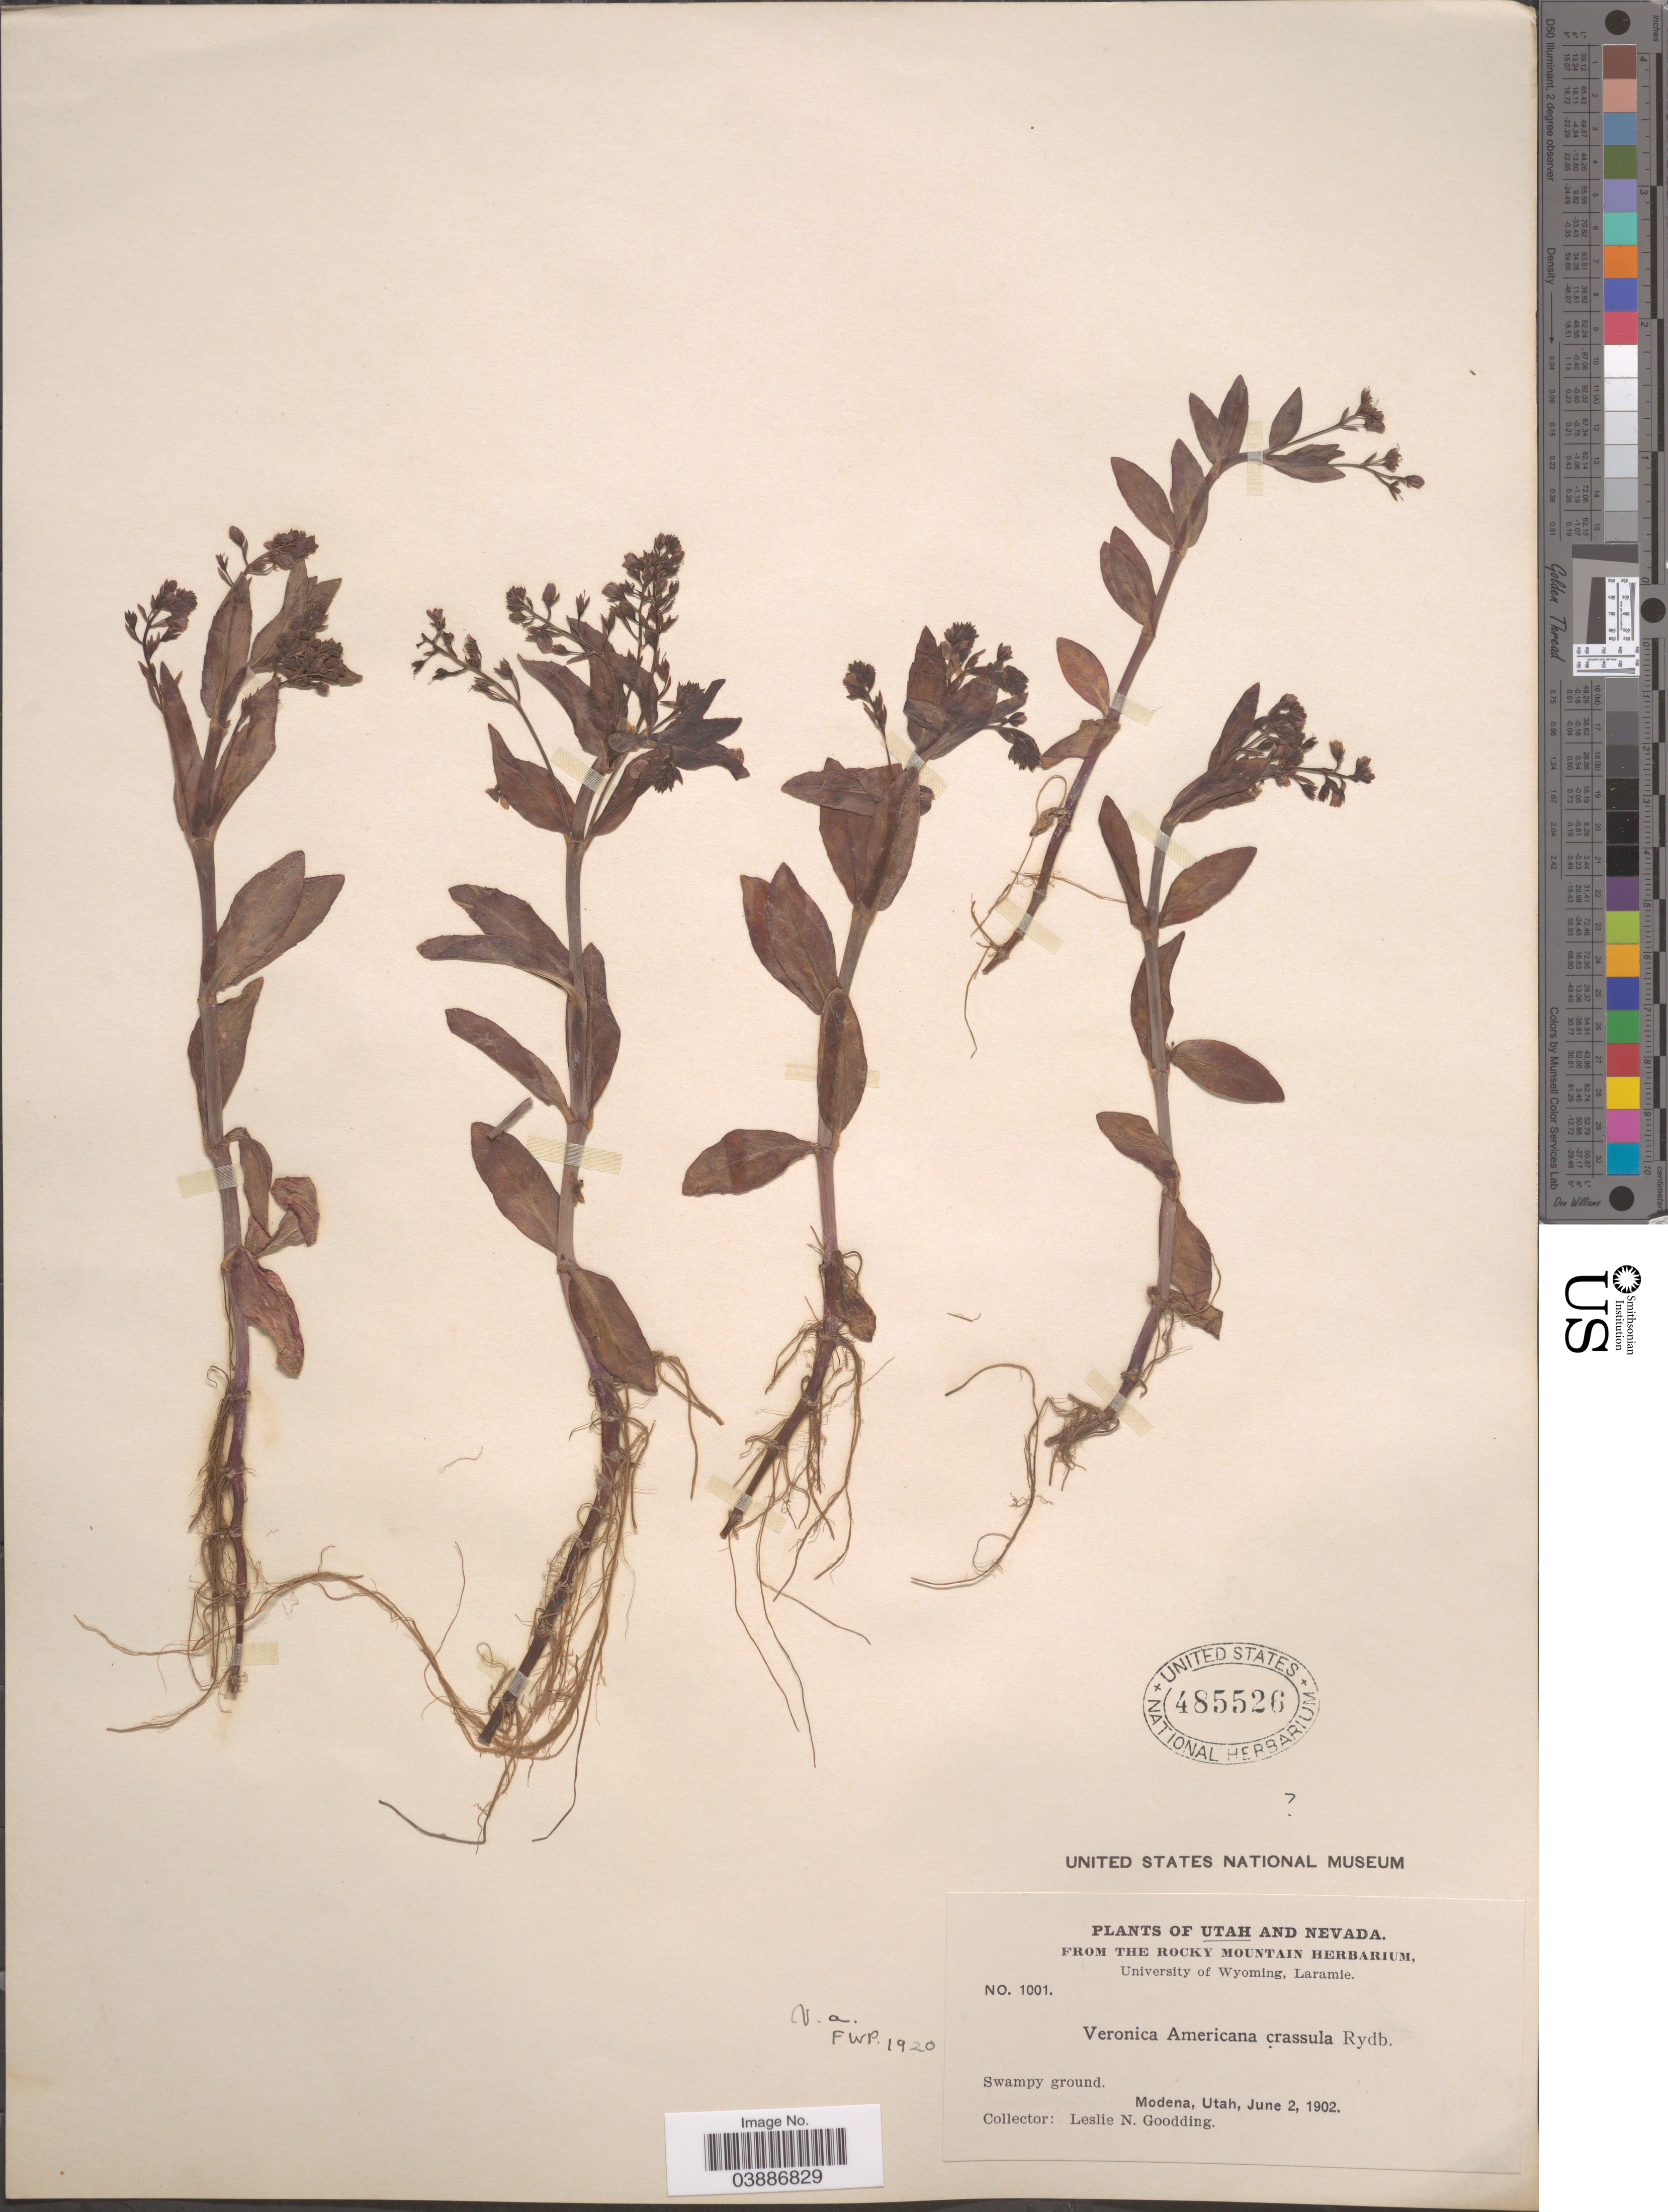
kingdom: Plantae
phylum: Tracheophyta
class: Magnoliopsida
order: Lamiales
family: Plantaginaceae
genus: Veronica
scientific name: Veronica americana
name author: Schwein. ex Benth.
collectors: L. N. Goodding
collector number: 1001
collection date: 1902-06-02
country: United States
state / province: Utah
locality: Modena.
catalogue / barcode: US 485526